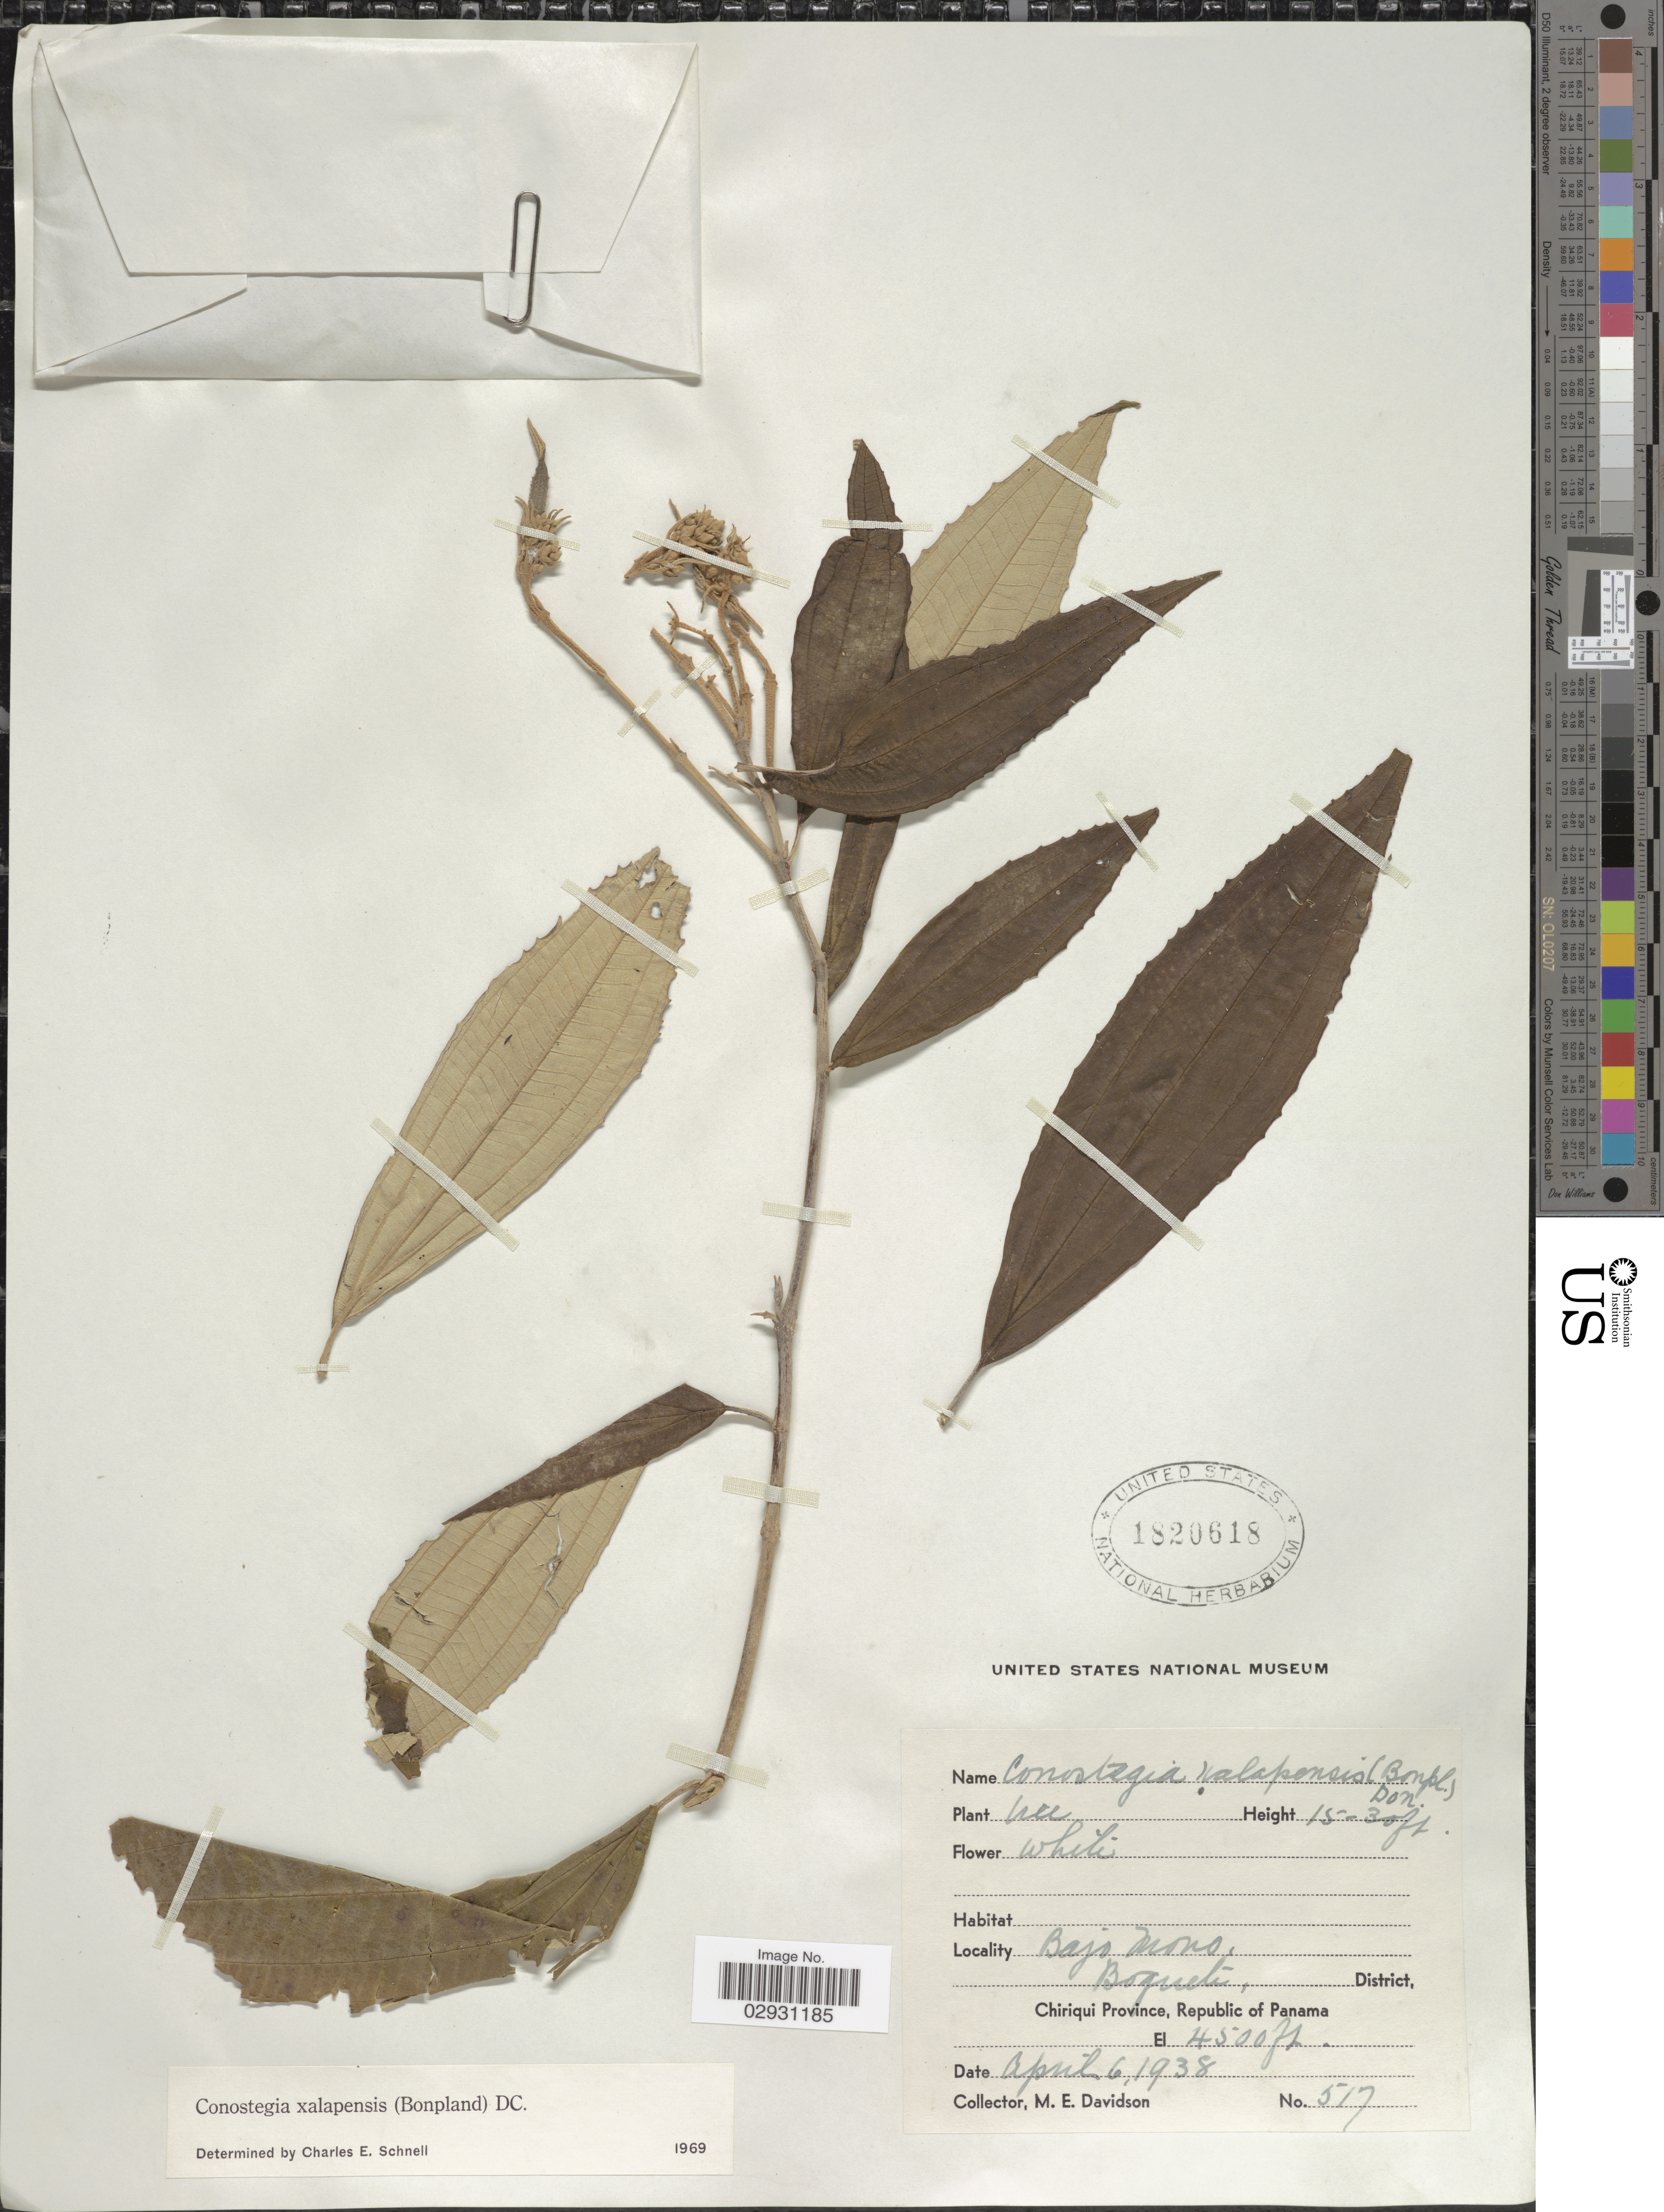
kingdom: Plantae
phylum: Tracheophyta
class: Magnoliopsida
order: Myrtales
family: Melastomataceae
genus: Conostegia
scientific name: Conostegia quadrangularis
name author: Schltdl. ex Steud.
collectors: M. E. Davidson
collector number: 517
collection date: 1938-04-06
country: Panama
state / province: Chiriqui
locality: Bajo Mono, Boquete, District.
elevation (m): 1372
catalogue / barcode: US 1820618